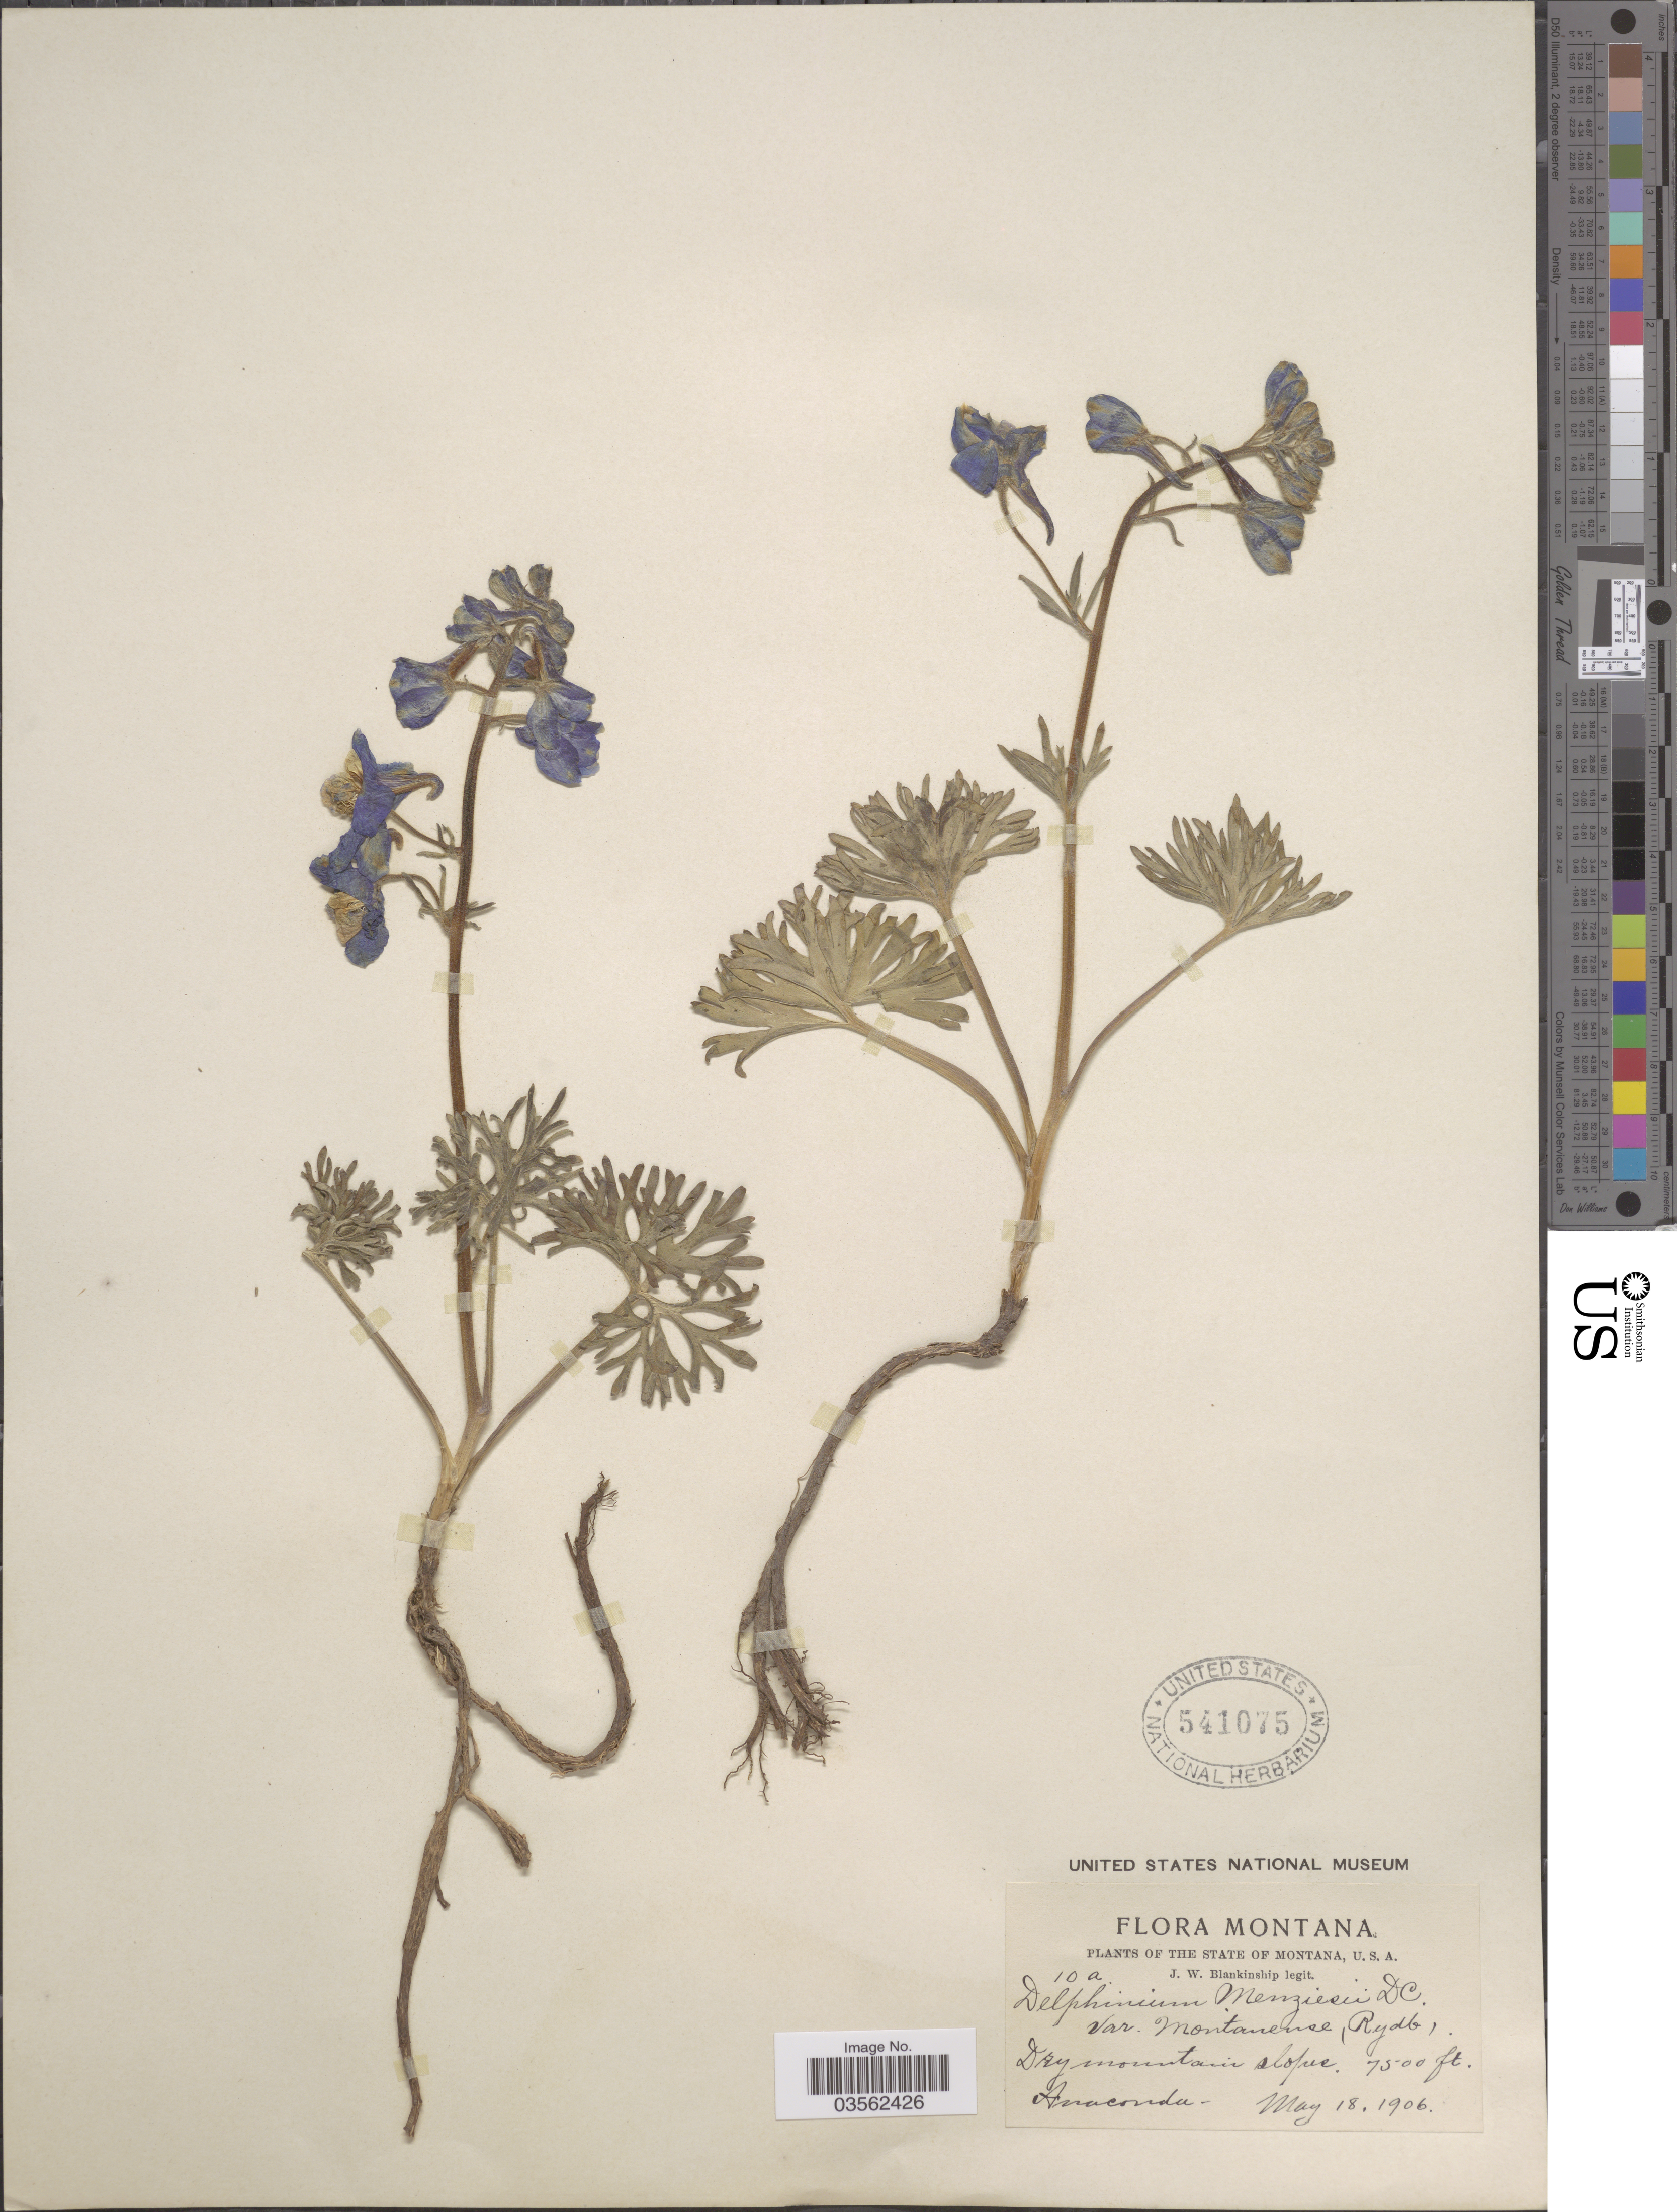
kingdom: Plantae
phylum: Tracheophyta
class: Magnoliopsida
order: Ranunculales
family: Ranunculaceae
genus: Delphinium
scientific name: Delphinium bicolor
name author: Nutt.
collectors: J. W. Blankinship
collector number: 10a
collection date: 1906-05-18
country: United States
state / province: Montana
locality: U.S.A. Anaconda.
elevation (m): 2286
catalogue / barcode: US 541075